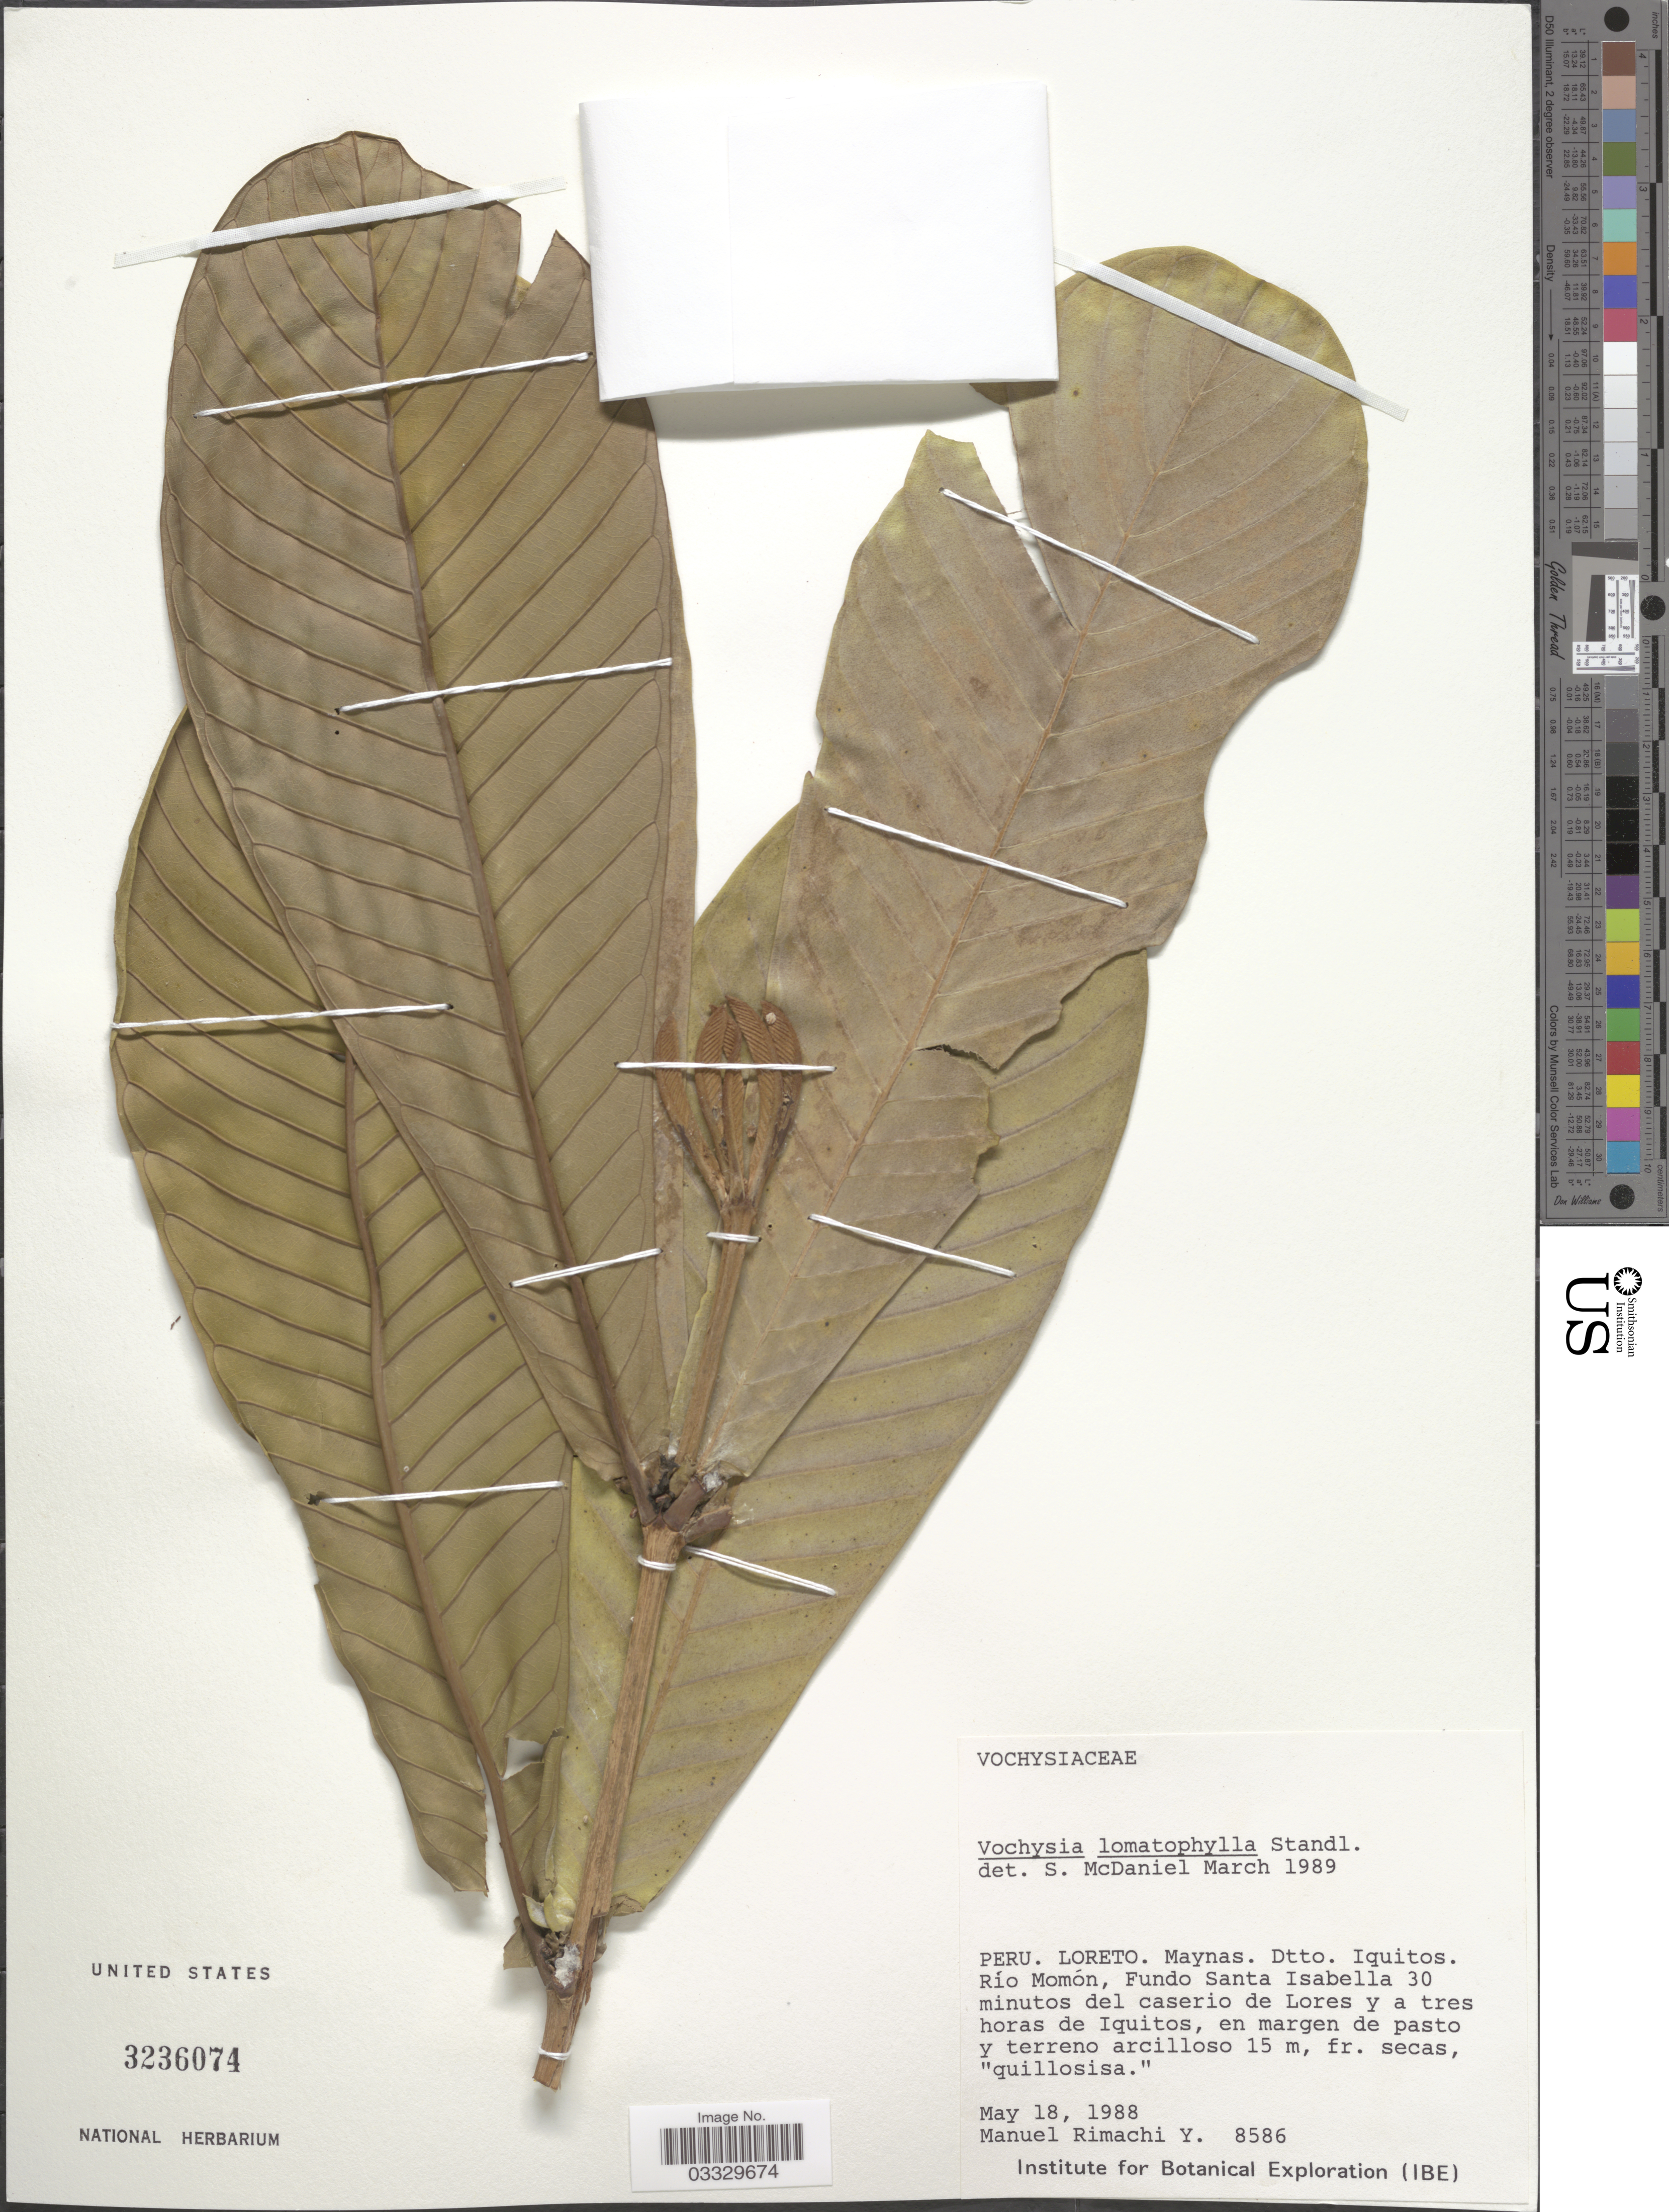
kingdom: Plantae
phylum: Tracheophyta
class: Magnoliopsida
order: Myrtales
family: Vochysiaceae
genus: Vochysia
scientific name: Vochysia lomatophylla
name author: Standl.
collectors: M. Rimachi Y.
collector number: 8586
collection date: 1988-05-18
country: Peru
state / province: Loreto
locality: Maynas. Dtto. Iquitos. Río Momón, Fundo Santa Isabella 30 minutos del caserio de Lores y a tres horas de Iquitos.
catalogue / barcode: US 3236074